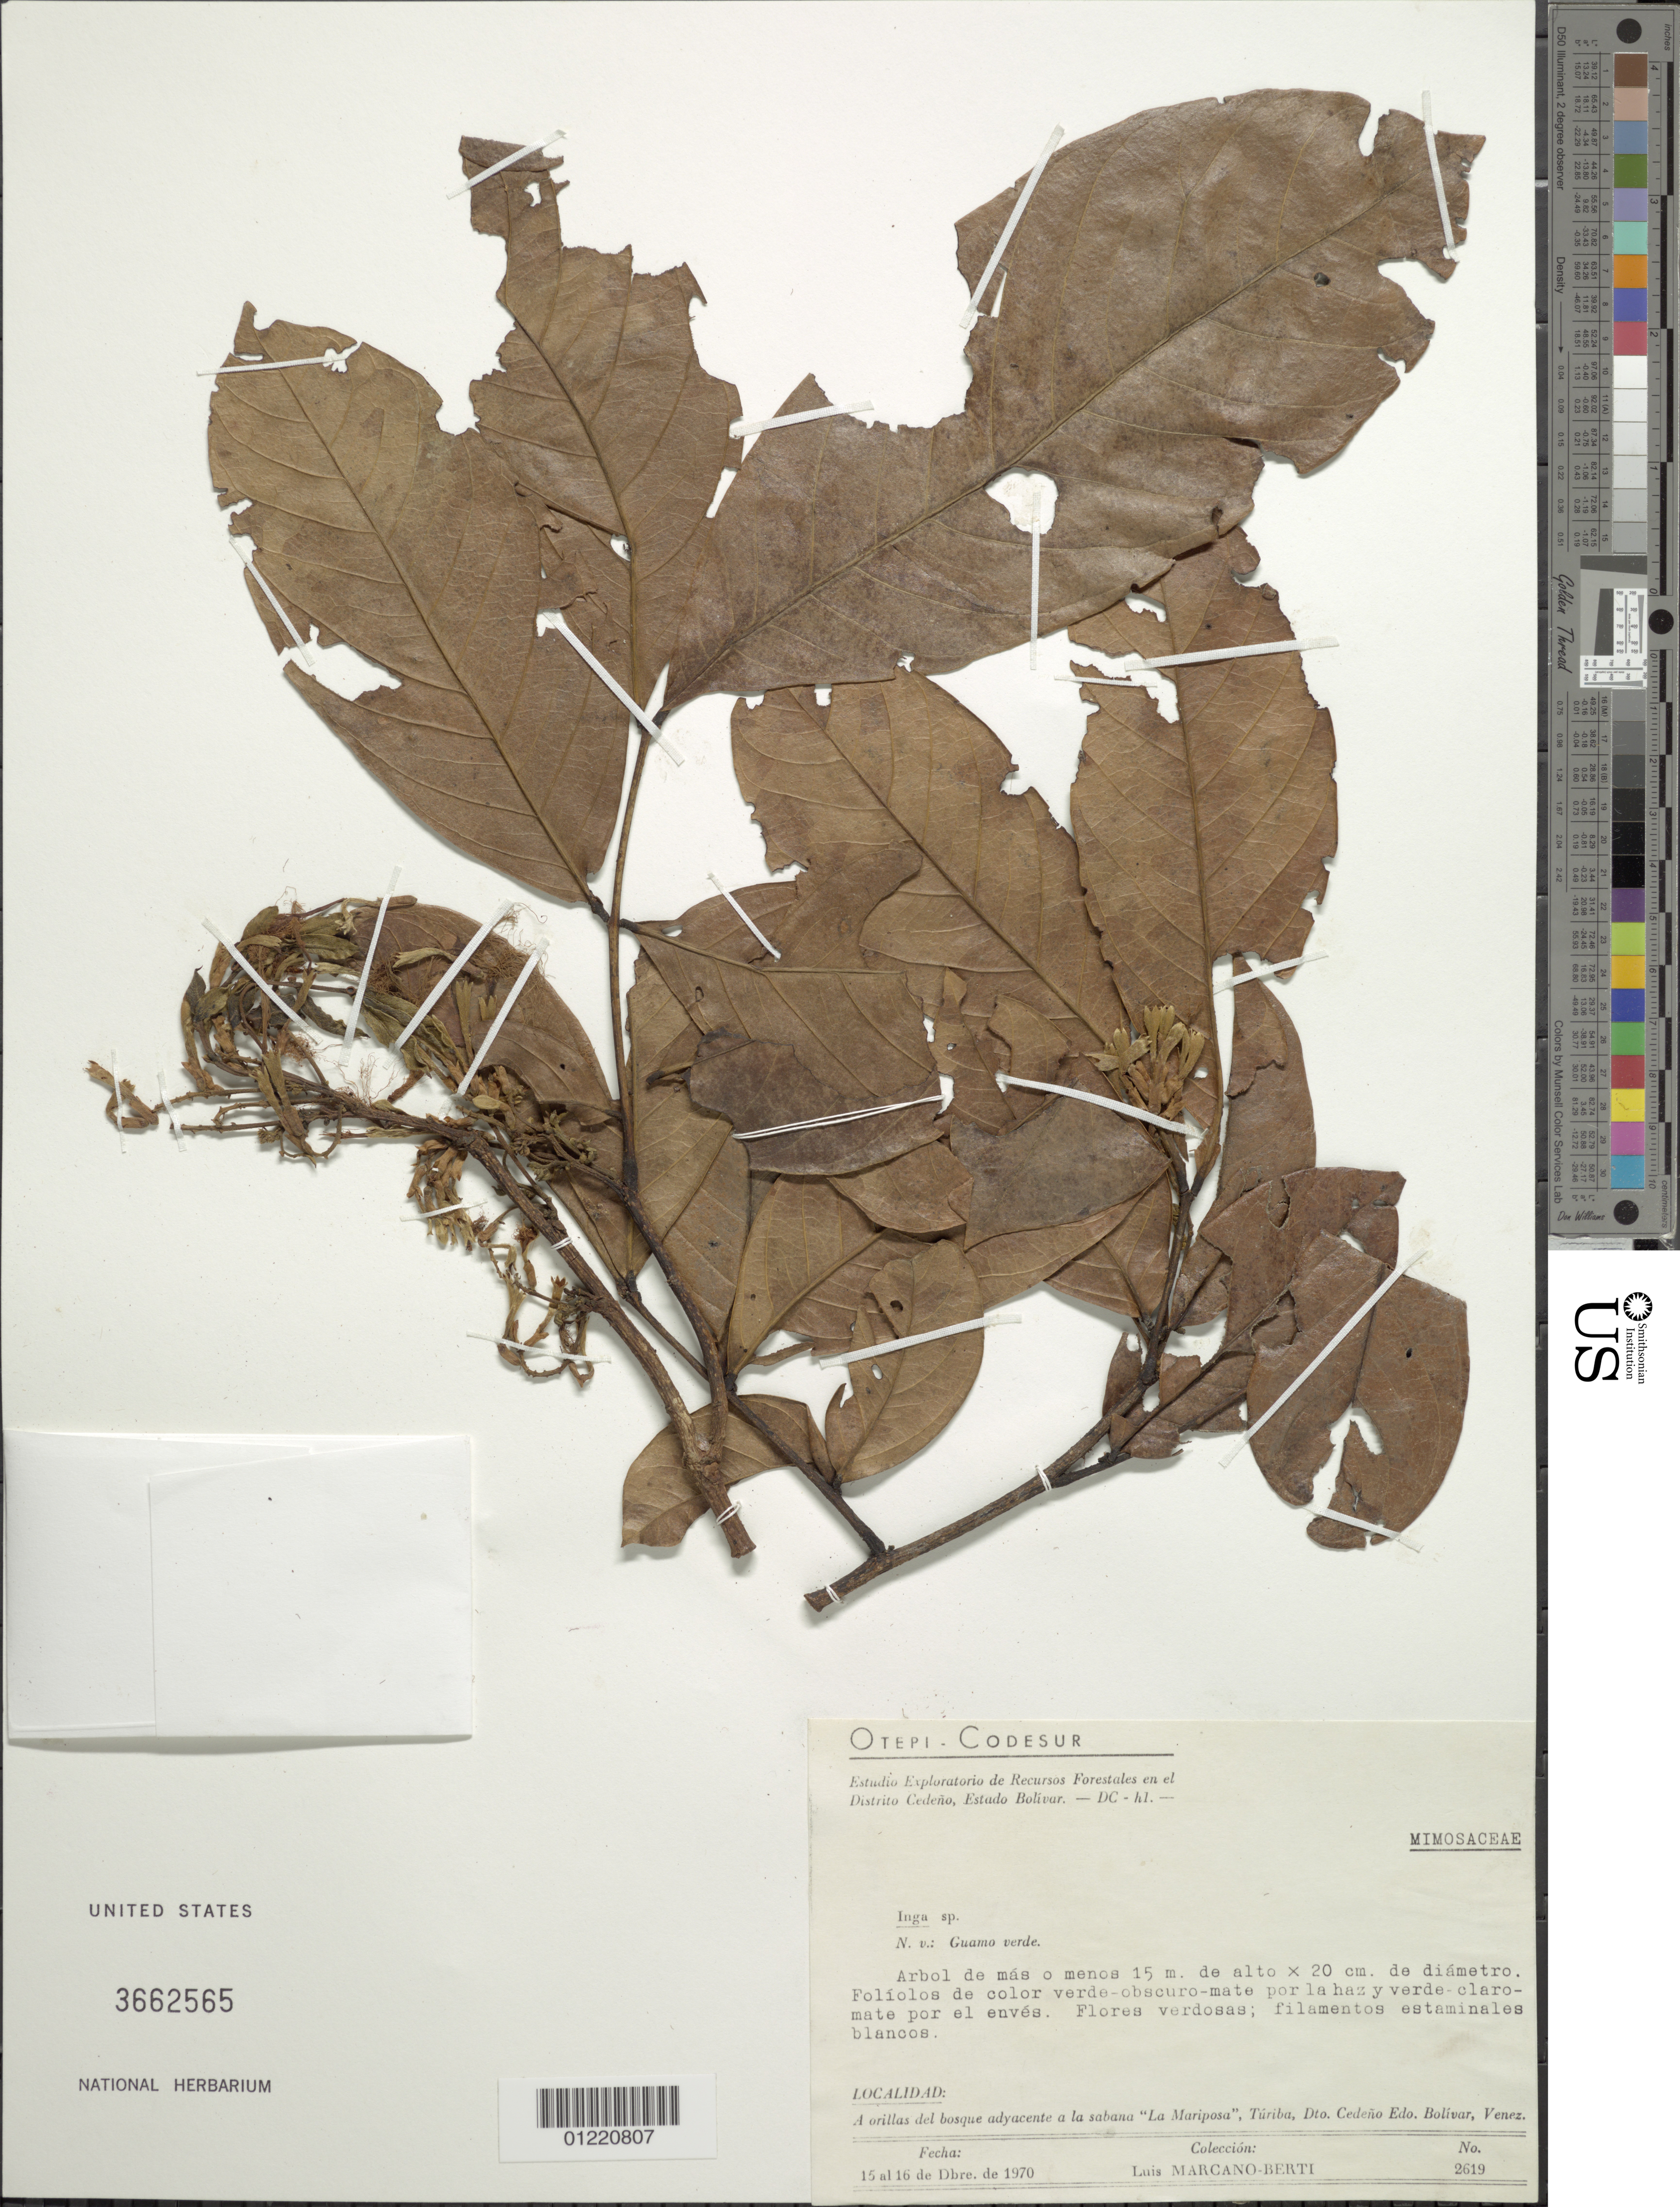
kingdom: Plantae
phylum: Tracheophyta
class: Magnoliopsida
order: Fabales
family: Fabaceae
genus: Inga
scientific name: Inga sp.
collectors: L. Marcano-Berti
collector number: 2619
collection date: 1970-12-15/1970-12-16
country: Venezuela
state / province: Bolívar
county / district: Cedeño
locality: Sabana "La Mariposa", Túriba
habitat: A orillas del bosque adyacente a la sabana.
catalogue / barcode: US 3662565